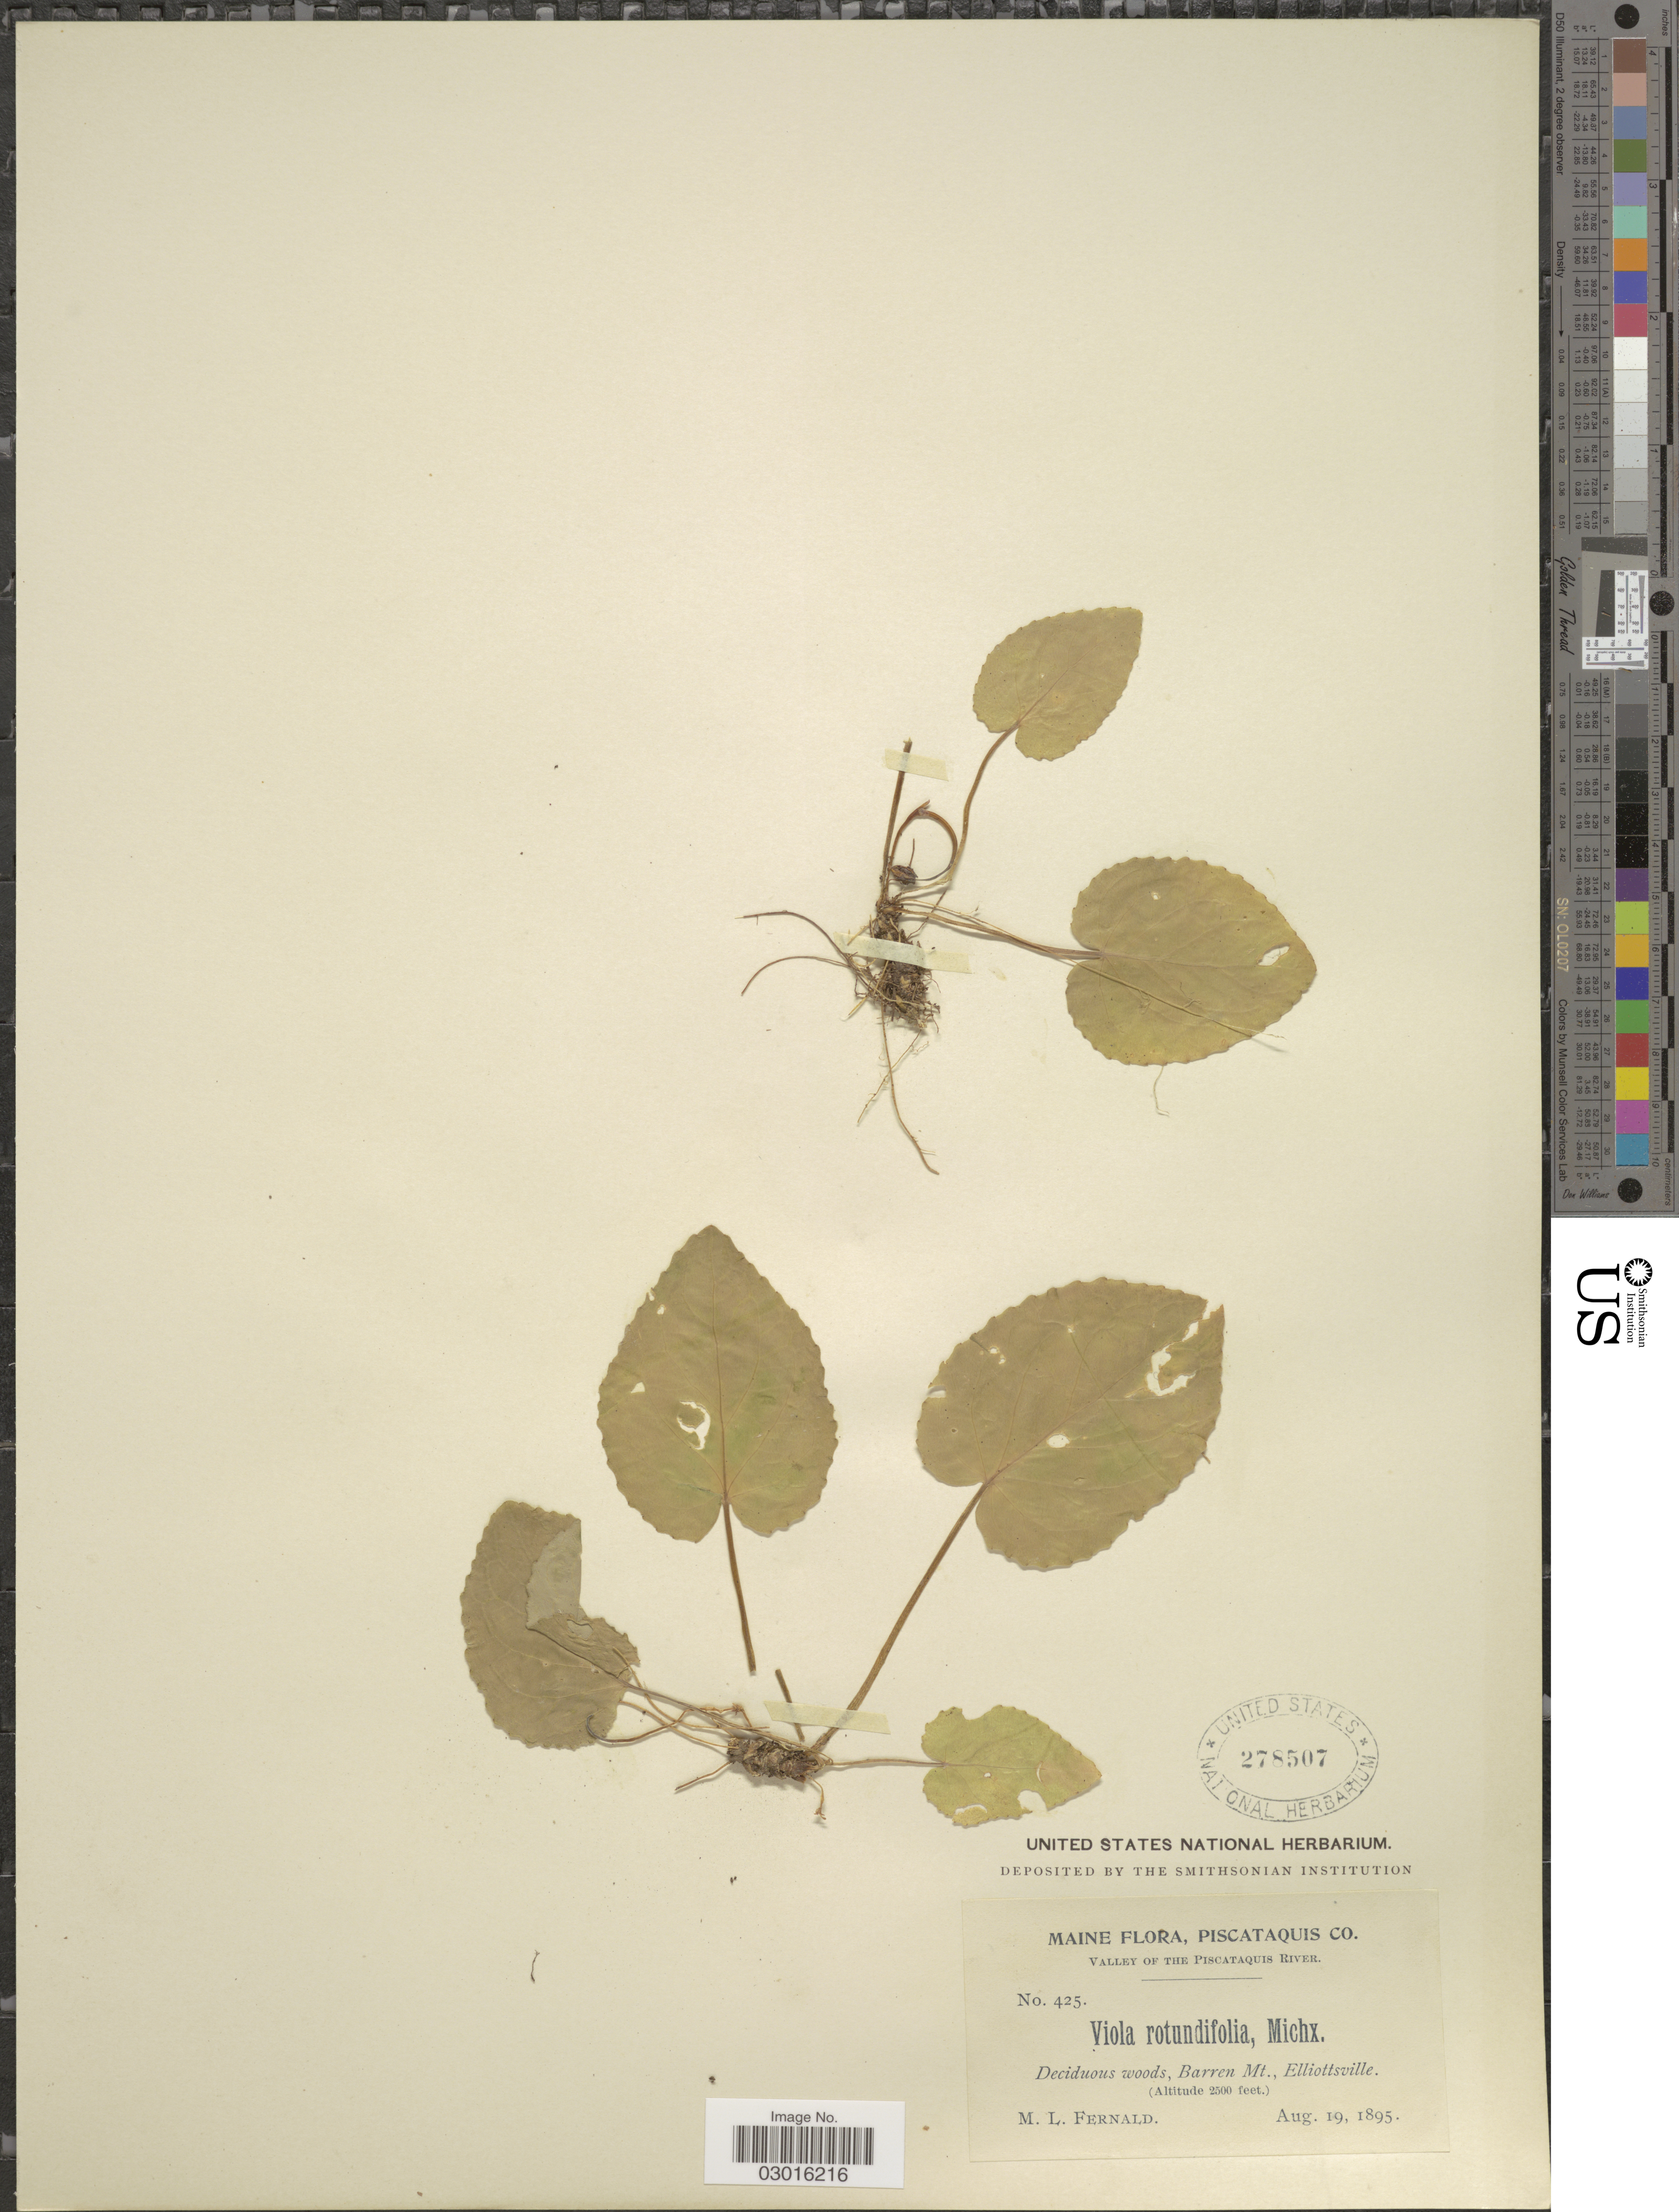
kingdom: Plantae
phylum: Tracheophyta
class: Magnoliopsida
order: Malpighiales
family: Violaceae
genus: Viola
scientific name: Viola rotundifolia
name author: Michx.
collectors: M. L. Fernald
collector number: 425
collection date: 1895-08-19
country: United States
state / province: Maine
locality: Piscataquis Co., Valley of the Piscataquis River. Deciduous woods, Barren Mt., Elliottsville.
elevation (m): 762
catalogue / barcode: US 278507